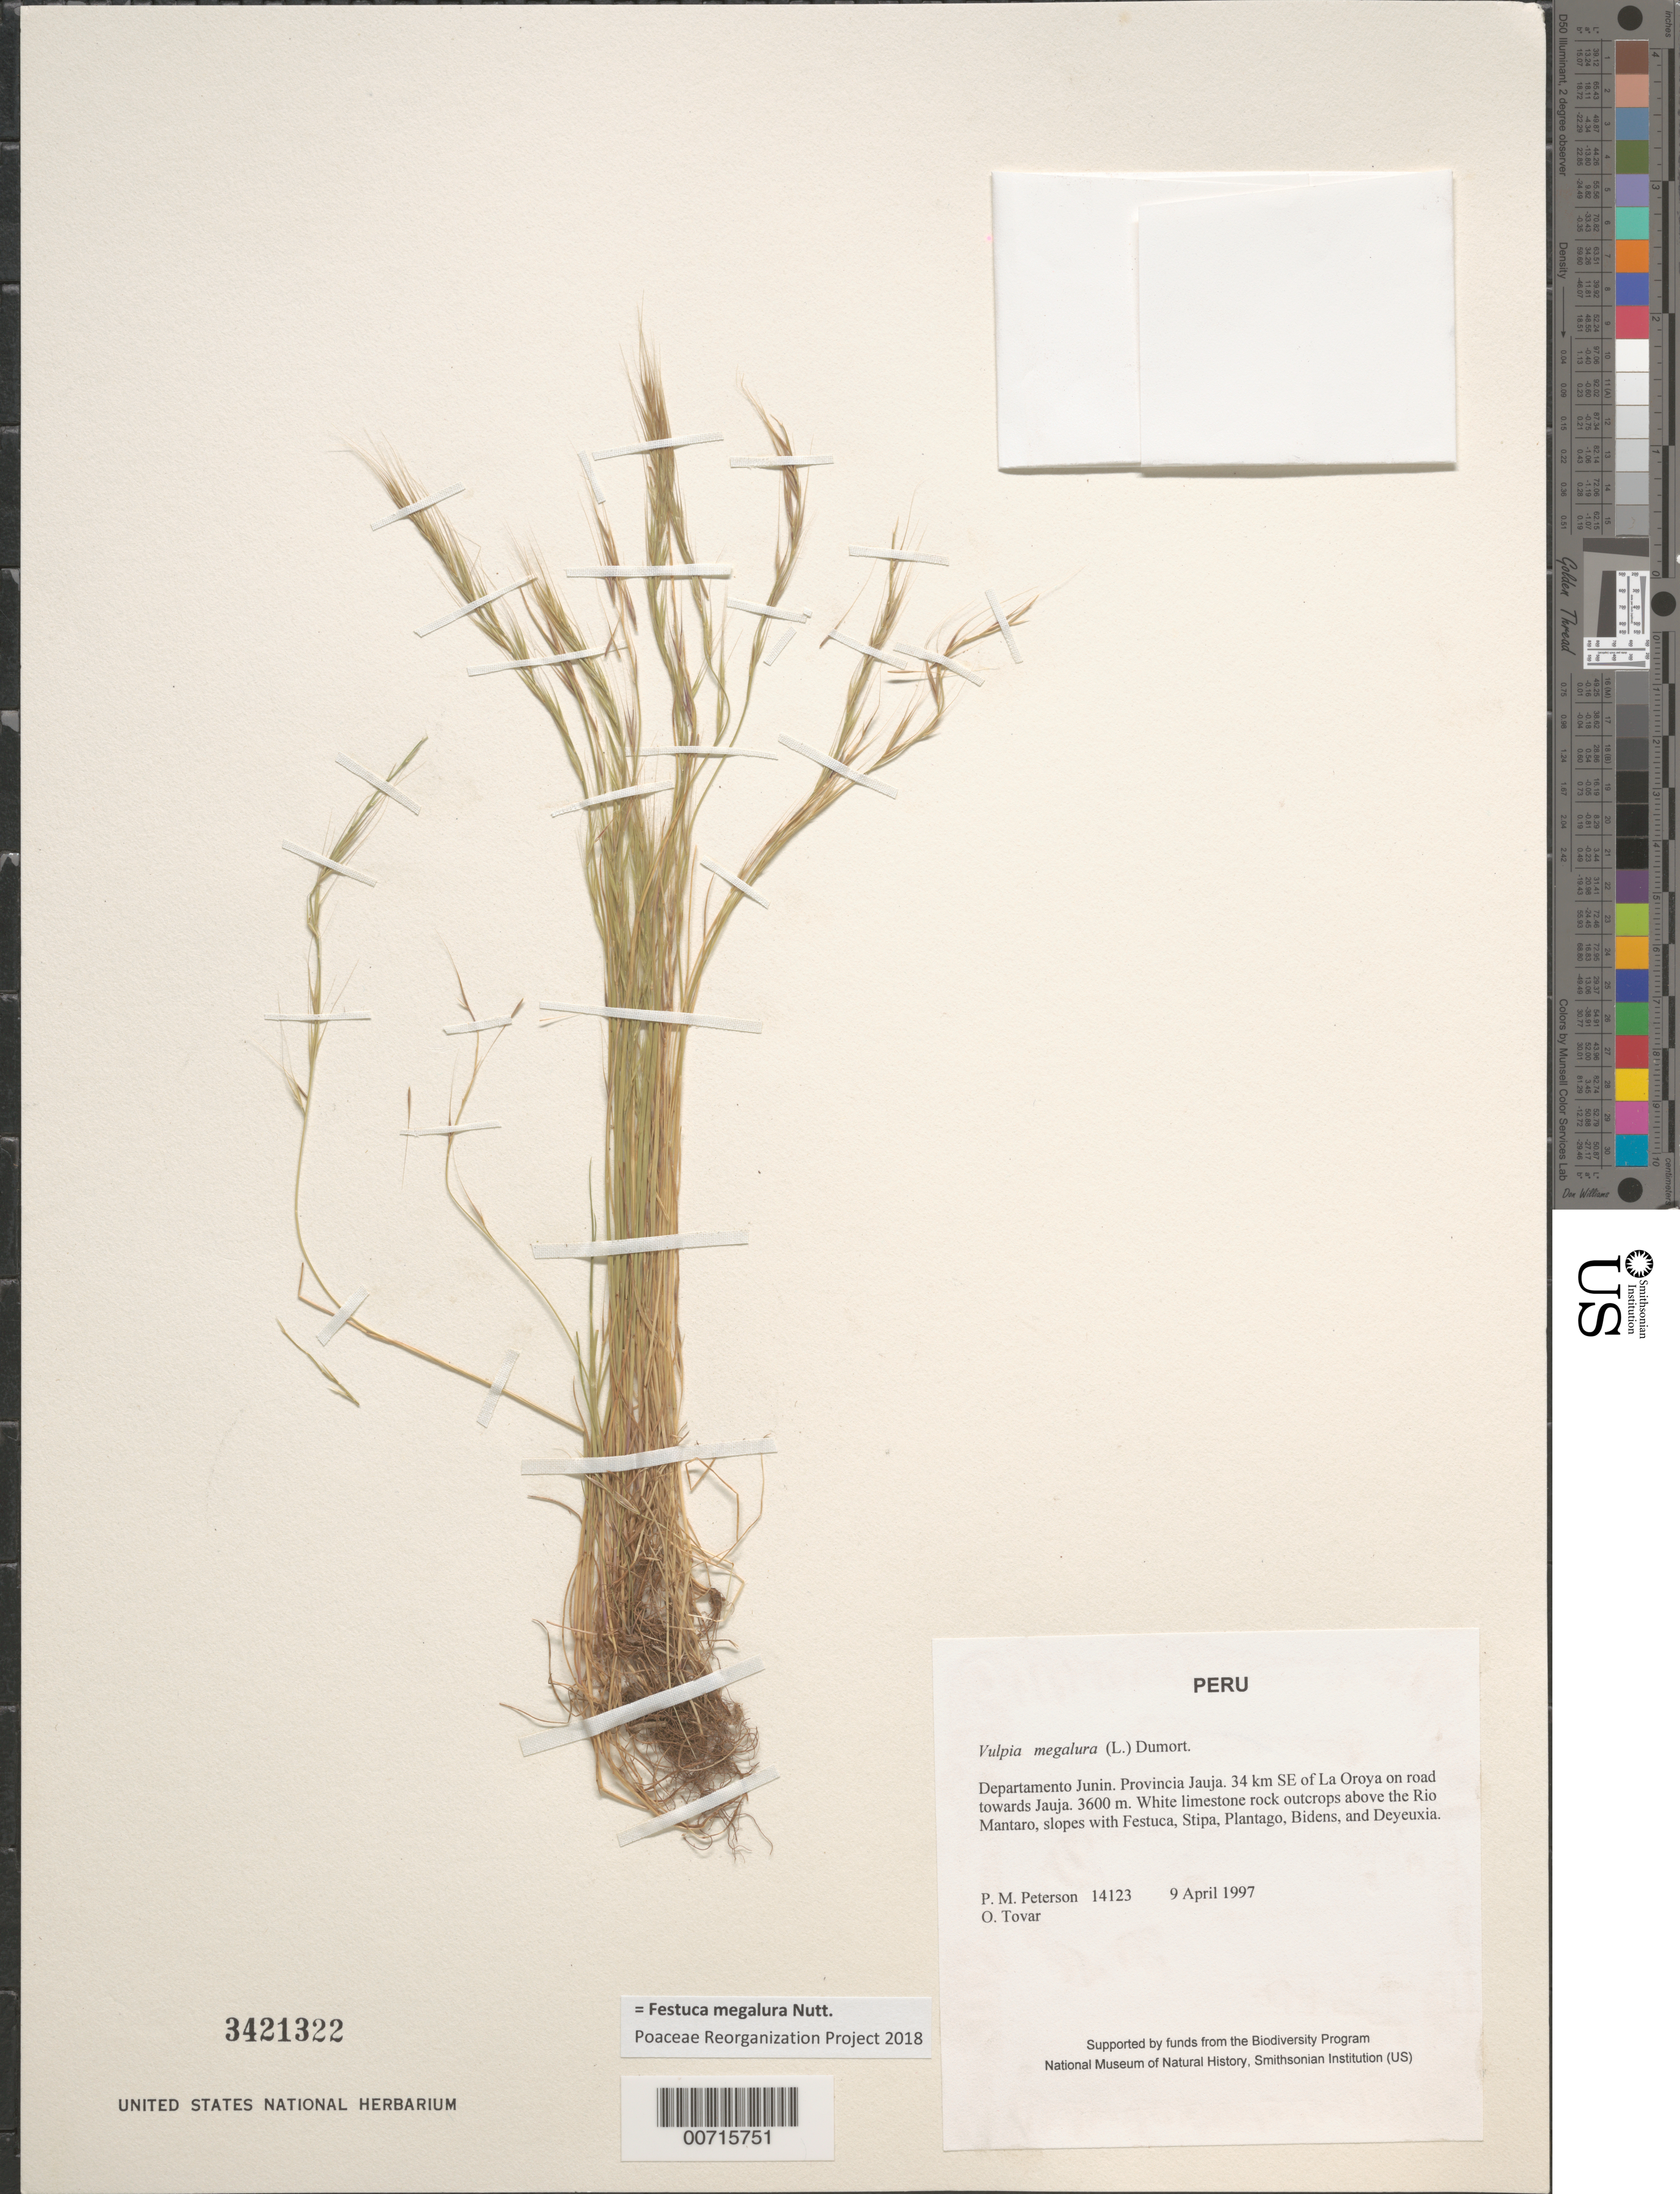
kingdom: Plantae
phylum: Tracheophyta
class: Liliopsida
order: Poales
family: Poaceae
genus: Festuca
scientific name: Festuca megalura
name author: Nutt.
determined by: Poaceae Reorganization Project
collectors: P. M. Peterson & Ó. Tovar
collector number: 14123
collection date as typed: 09 Apr 1997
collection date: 1997-04-09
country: Peru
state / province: Junín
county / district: Jauja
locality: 34 km SE of La Oroya on road towards Jauja.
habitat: White limestone rock outcrops above the Rio Mantaro, slopes with Festuca, Stipa, Plantago, Bidens, and Deyeuxia.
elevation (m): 3600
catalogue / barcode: US 3421322